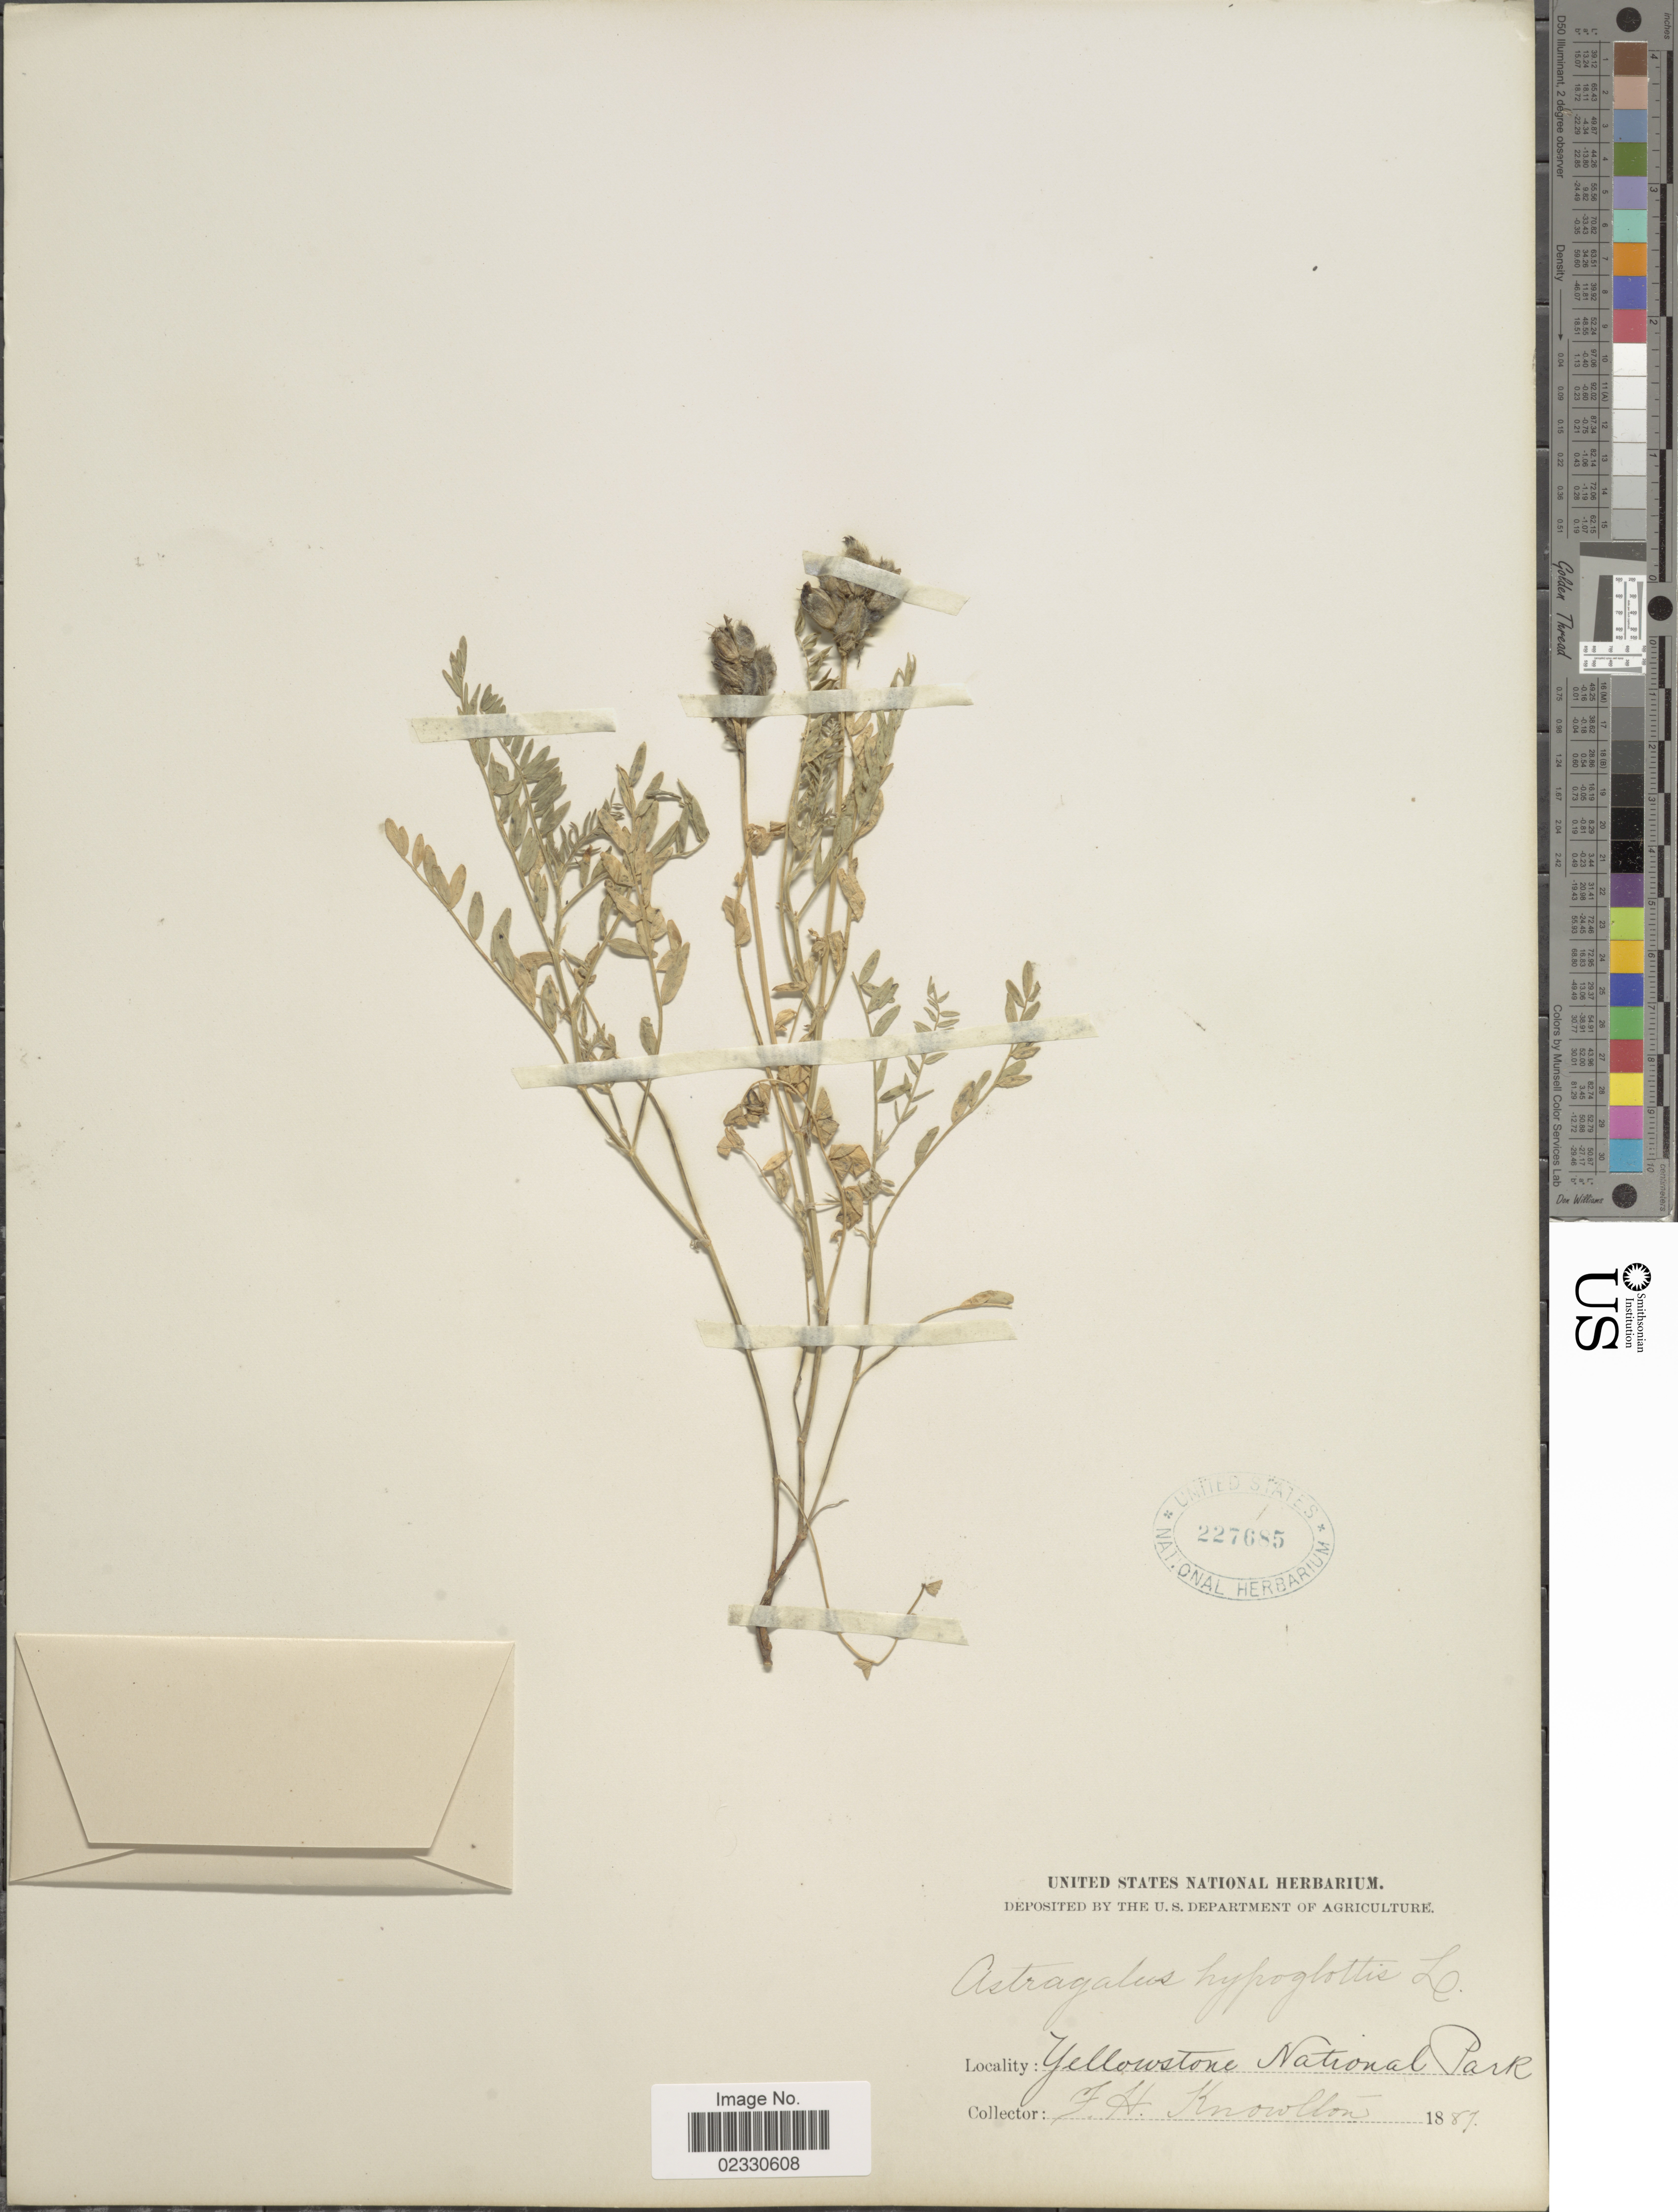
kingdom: Plantae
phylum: Tracheophyta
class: Magnoliopsida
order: Fabales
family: Fabaceae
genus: Astragalus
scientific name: Astragalus dasyglottis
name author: DC.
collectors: F. H. Knowlton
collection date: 1887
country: United States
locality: Yellowstone National Park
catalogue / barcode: US 227685